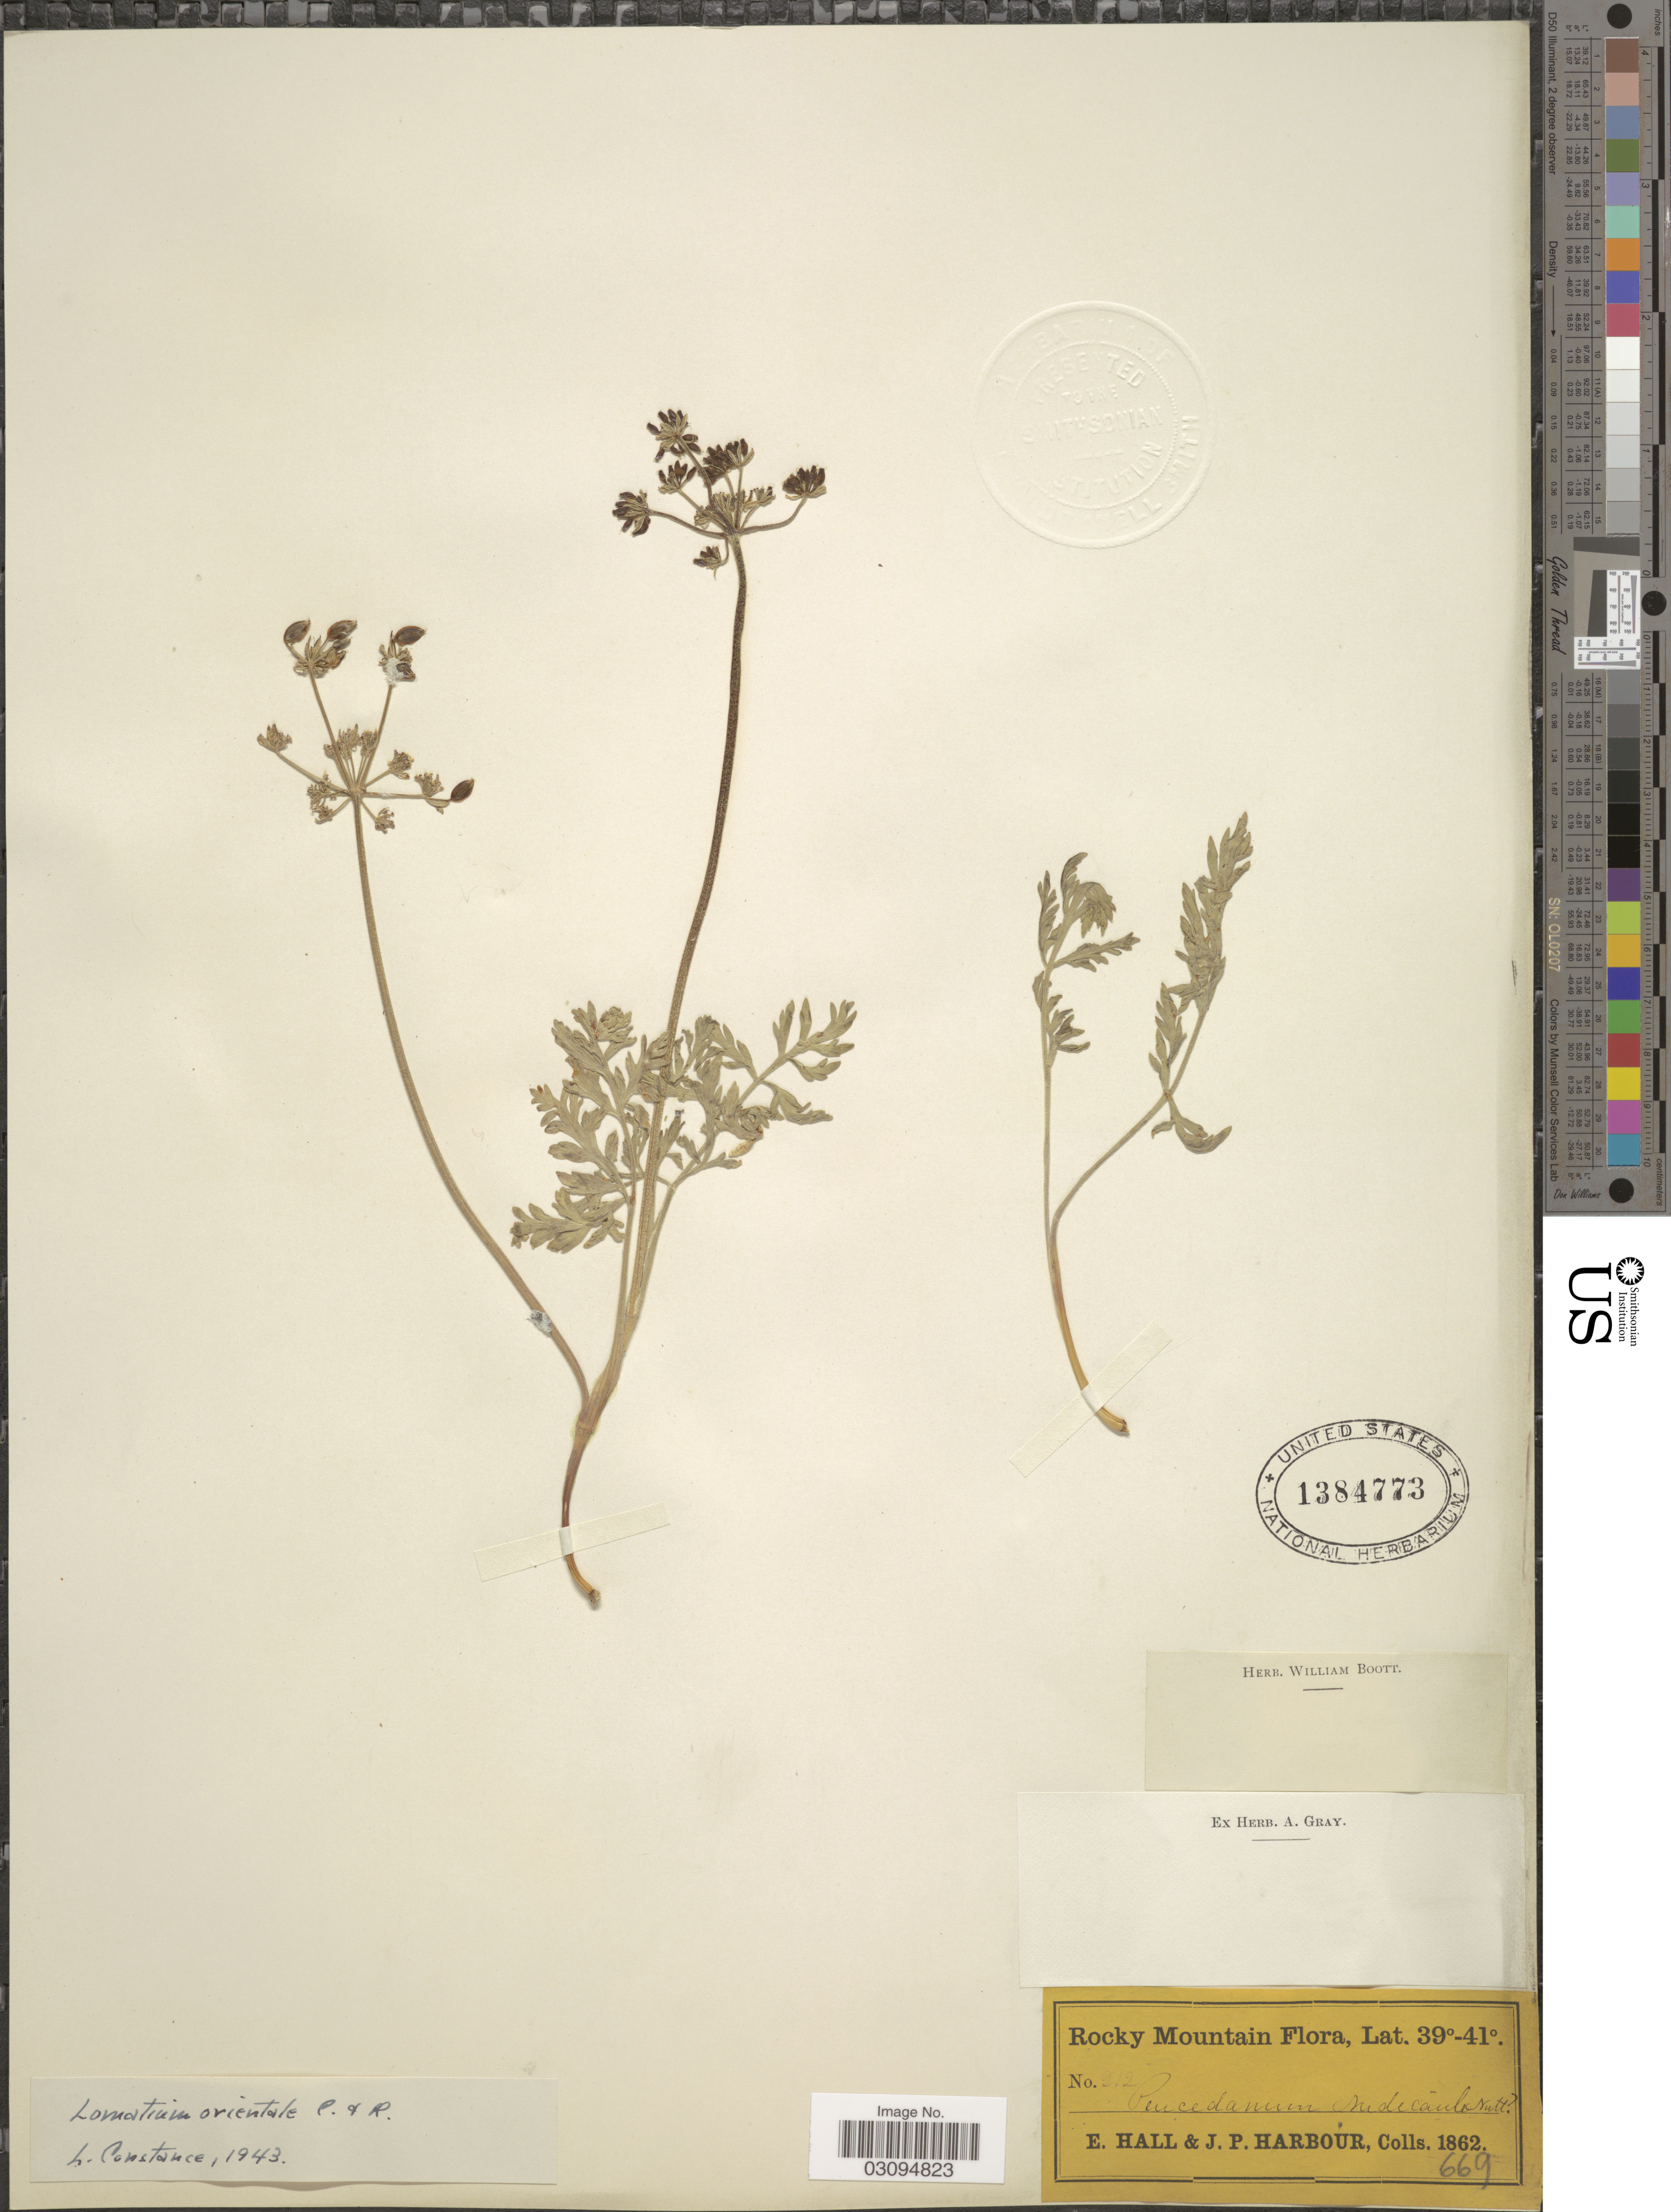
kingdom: Plantae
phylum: Tracheophyta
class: Magnoliopsida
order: Apiales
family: Apiaceae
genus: Lomatium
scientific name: Lomatium orientale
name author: J.M. Coult. & Rose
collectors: E. Hall & J. Harbour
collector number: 212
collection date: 1862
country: United States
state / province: Colorado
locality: Rocky Mtns.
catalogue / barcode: US 1384773